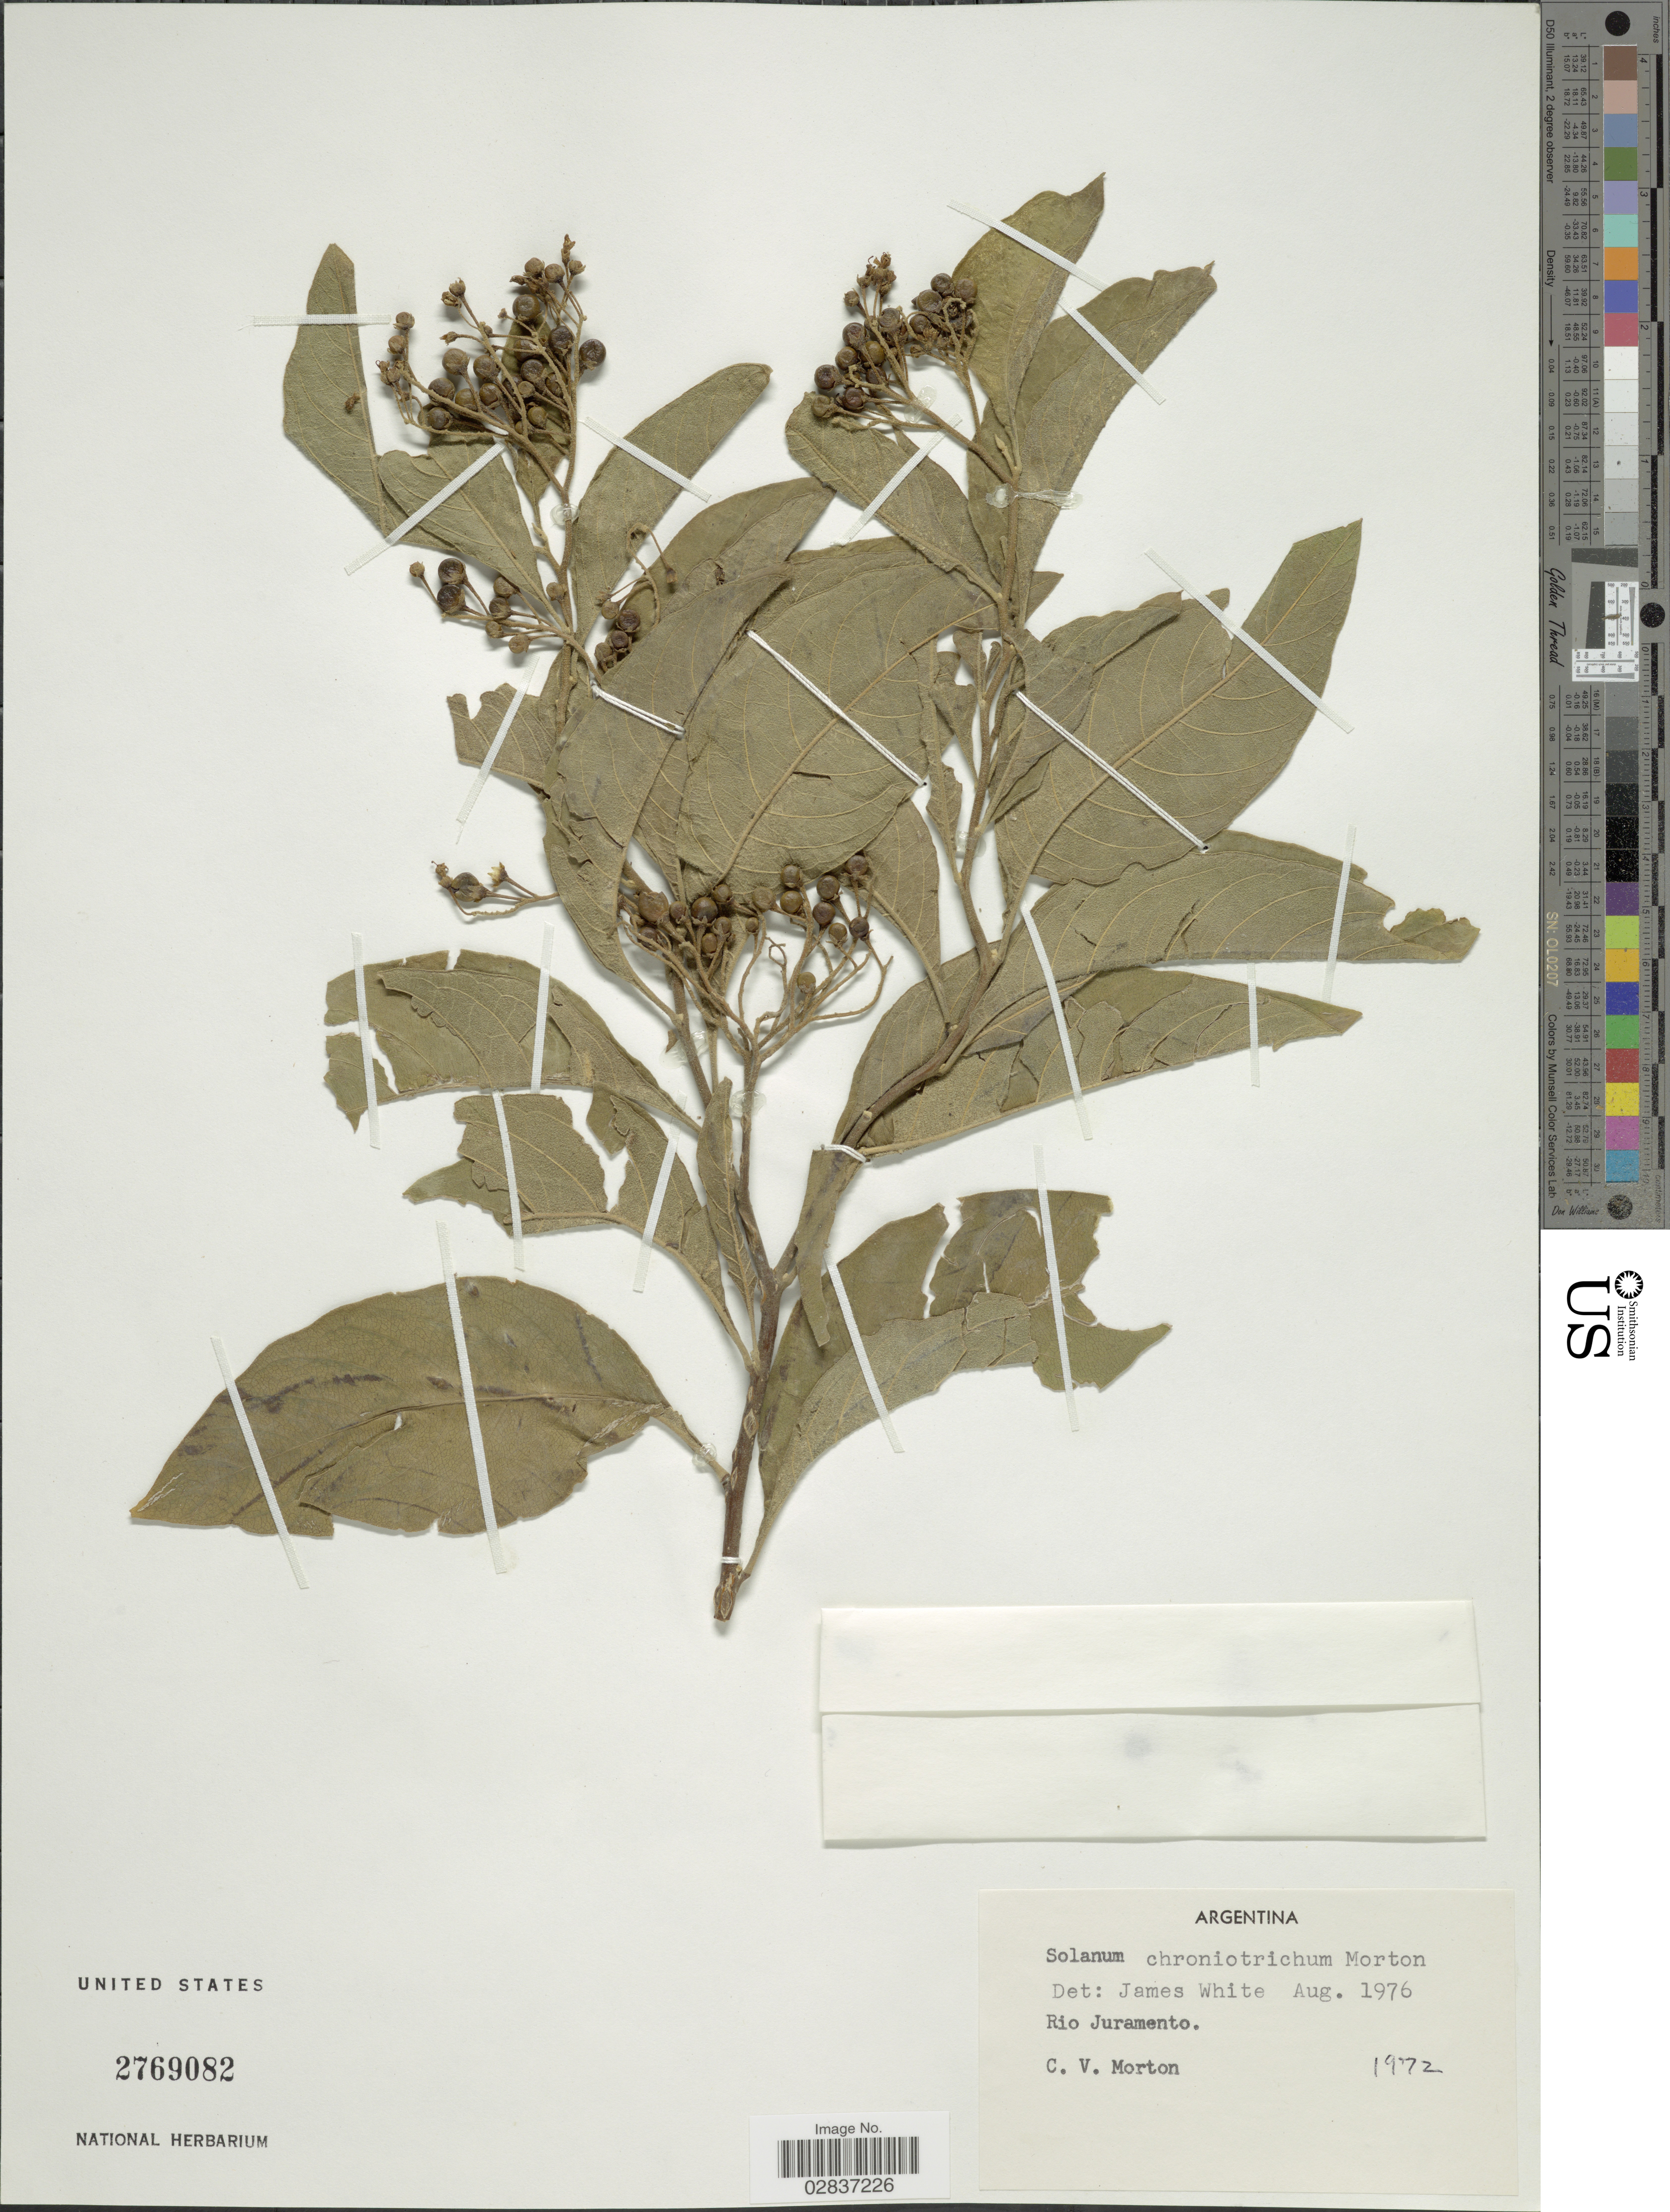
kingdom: Plantae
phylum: Tracheophyta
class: Magnoliopsida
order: Solanales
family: Solanaceae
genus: Solanum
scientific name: Solanum argentinum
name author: Bitter & Lillo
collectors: C. V. Morton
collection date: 1972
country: Argentina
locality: Rio Juramento.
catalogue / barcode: US 2769082